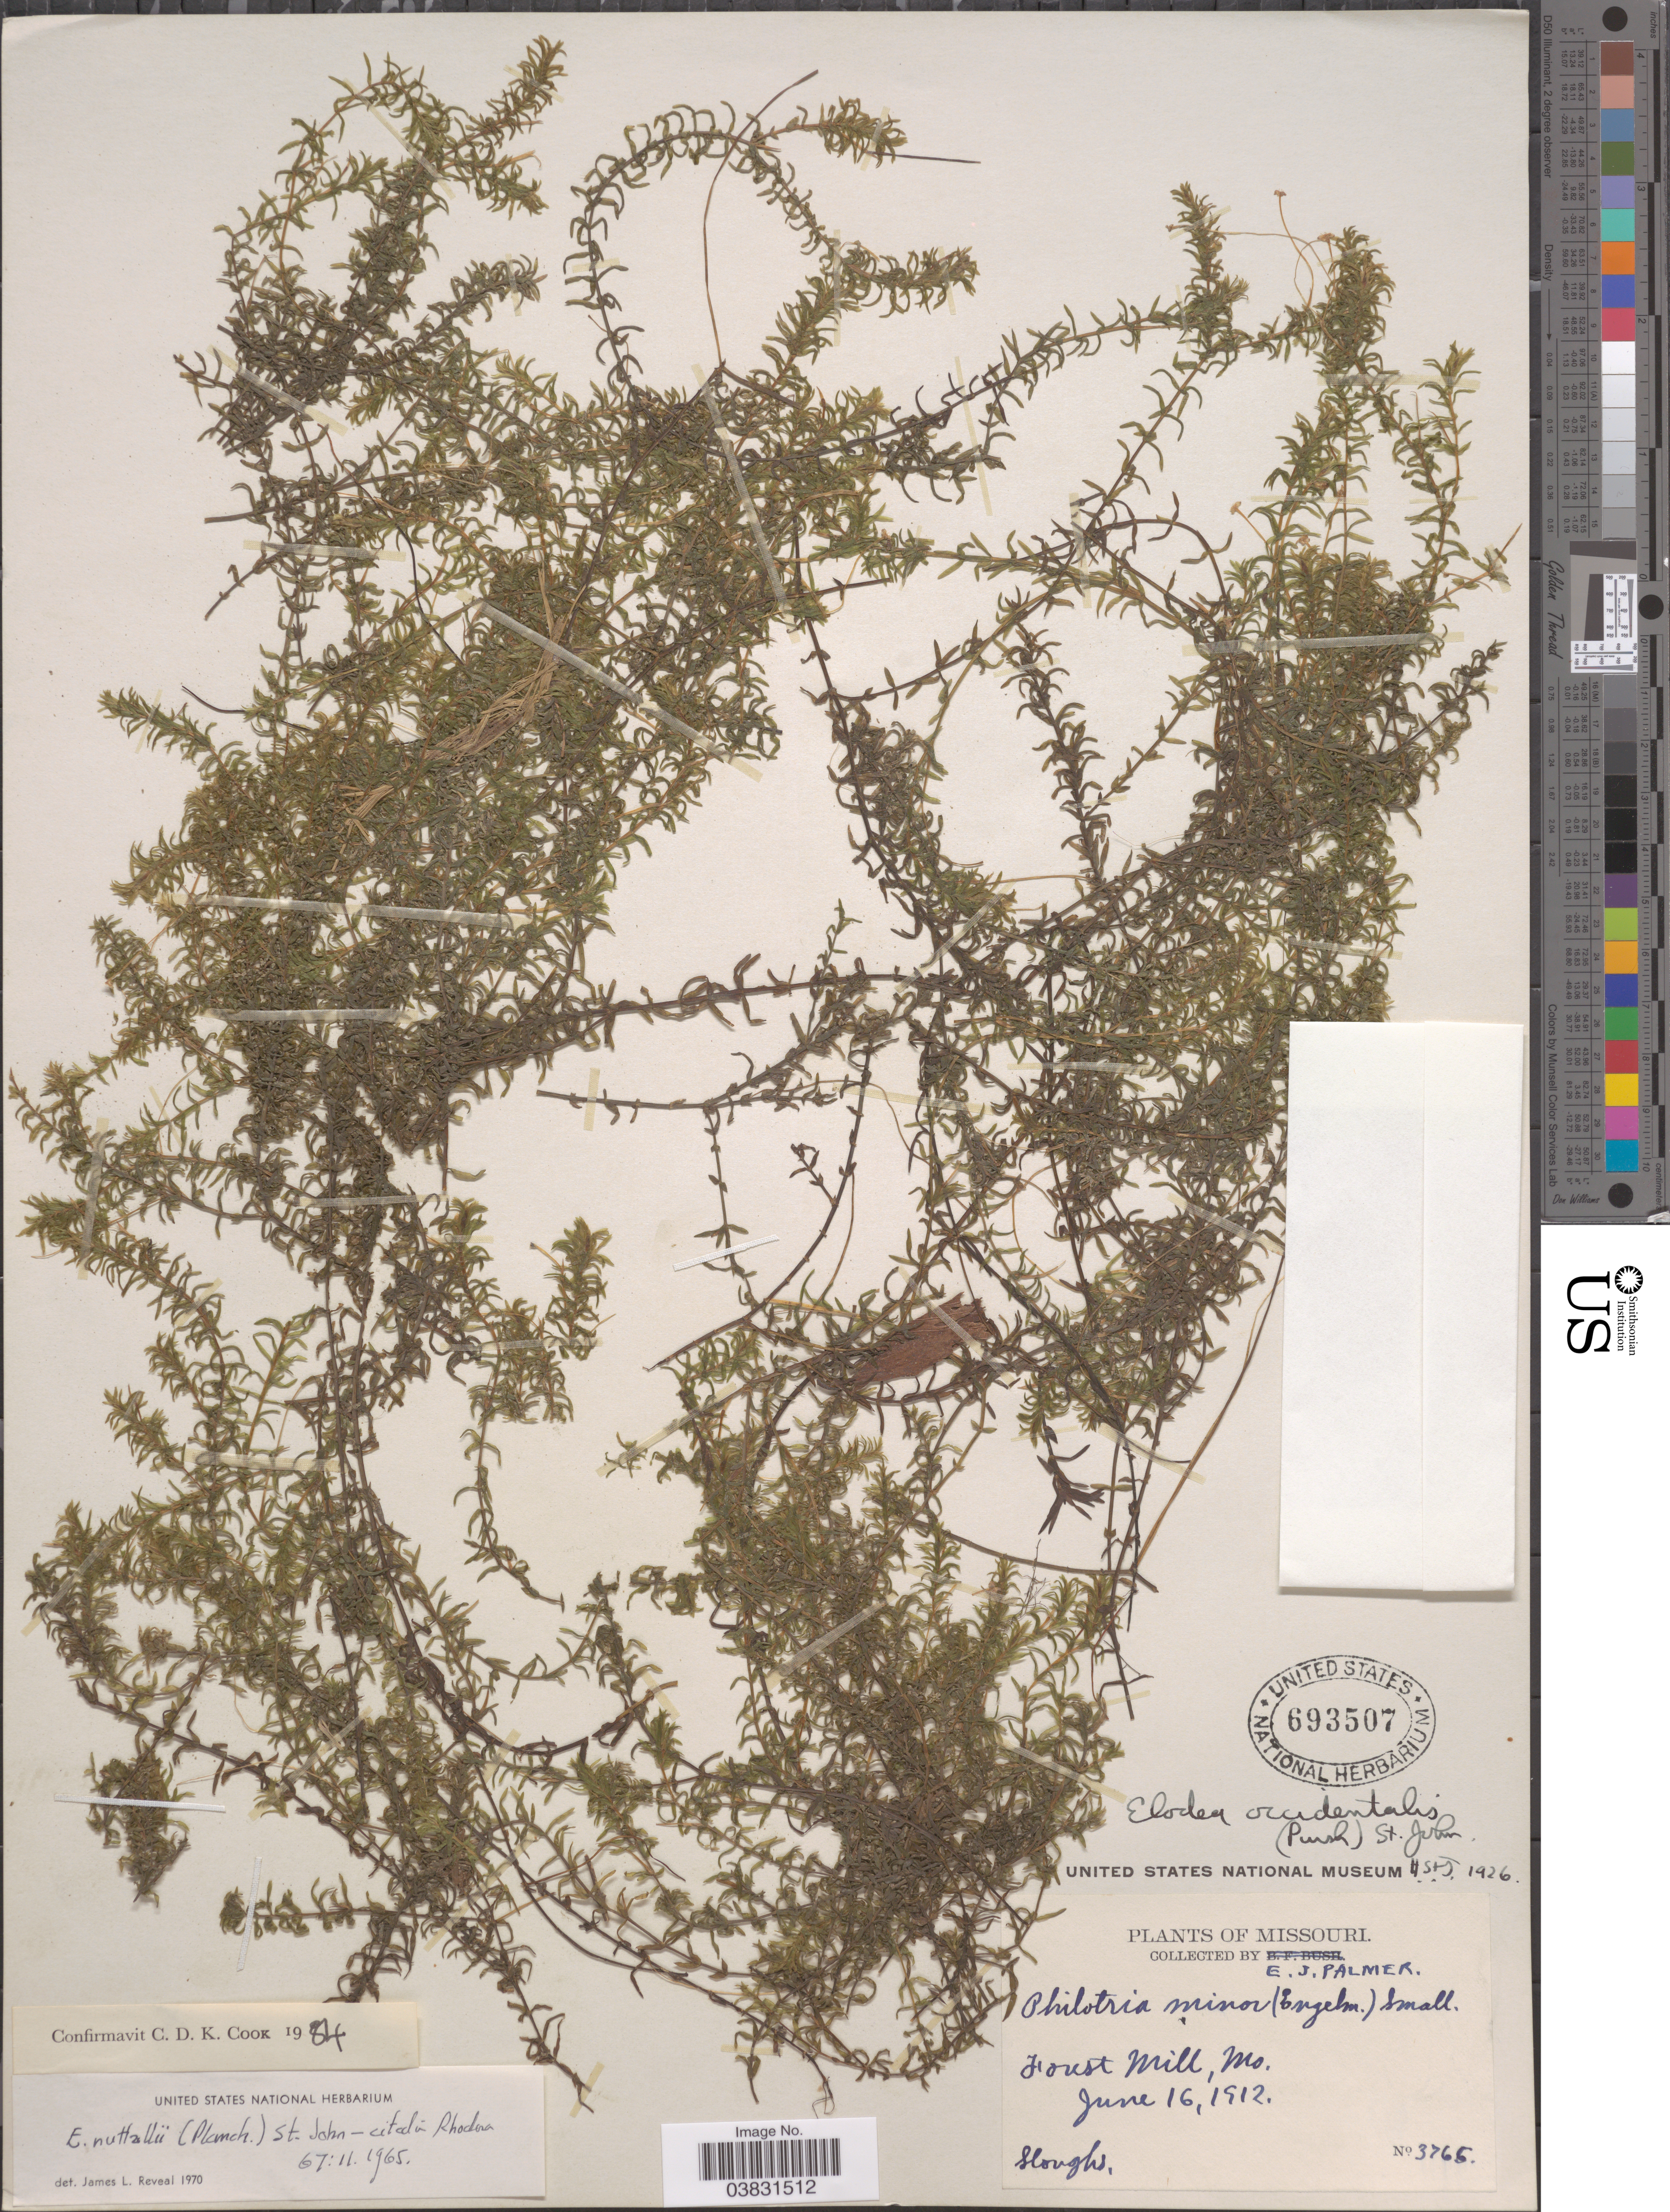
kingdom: Plantae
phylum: Tracheophyta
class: Liliopsida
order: Alismatales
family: Hydrocharitaceae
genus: Elodea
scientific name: Elodea nuttallii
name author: (Planch.) H. St. John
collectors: E. J. Palmer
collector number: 3765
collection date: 1912-06-16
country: United States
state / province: Missouri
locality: Forest Mill.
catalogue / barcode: US 693507